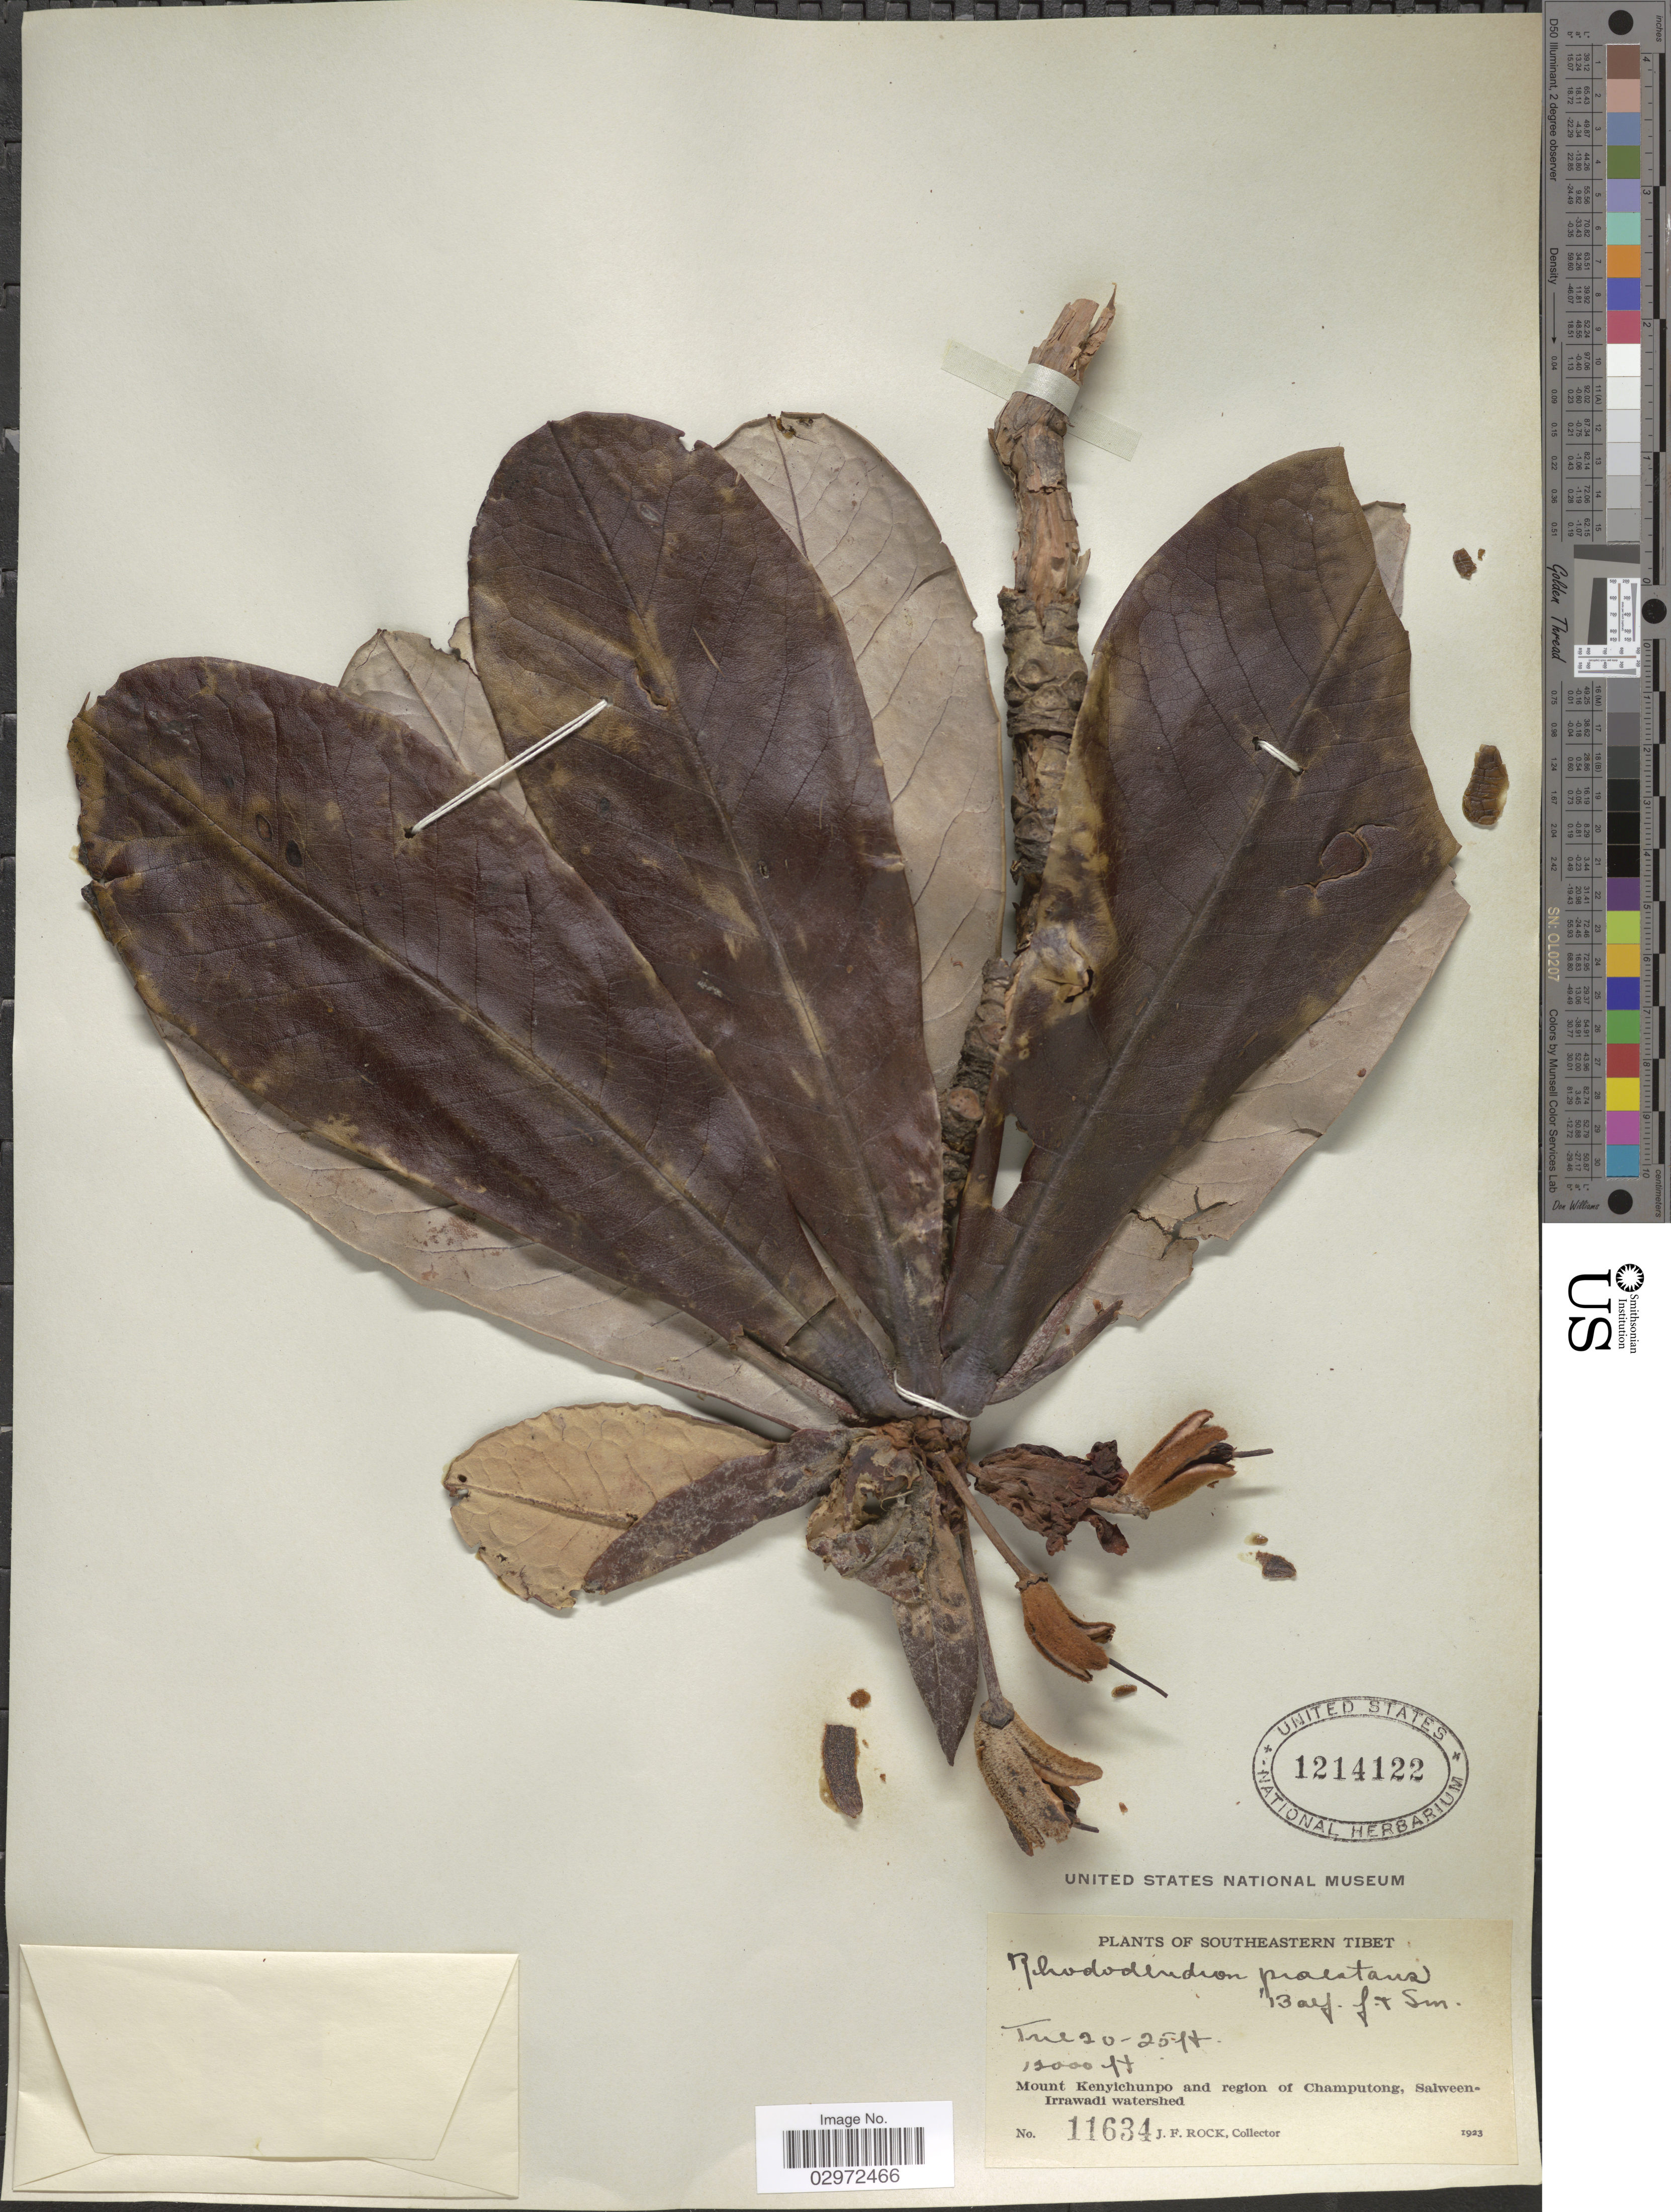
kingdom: Plantae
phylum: Tracheophyta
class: Magnoliopsida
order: Ericales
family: Ericaceae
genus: Rhododendron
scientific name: Rhododendron praestans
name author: Balf. f. & W.W. Sm.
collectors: J. Rock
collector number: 11634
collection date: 1923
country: China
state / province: Xizang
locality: Southeastern Tibet, Mount Kenyichunpo and region of Champutong, Salween-Irrawadi watershed.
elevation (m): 3658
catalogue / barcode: US 1214122